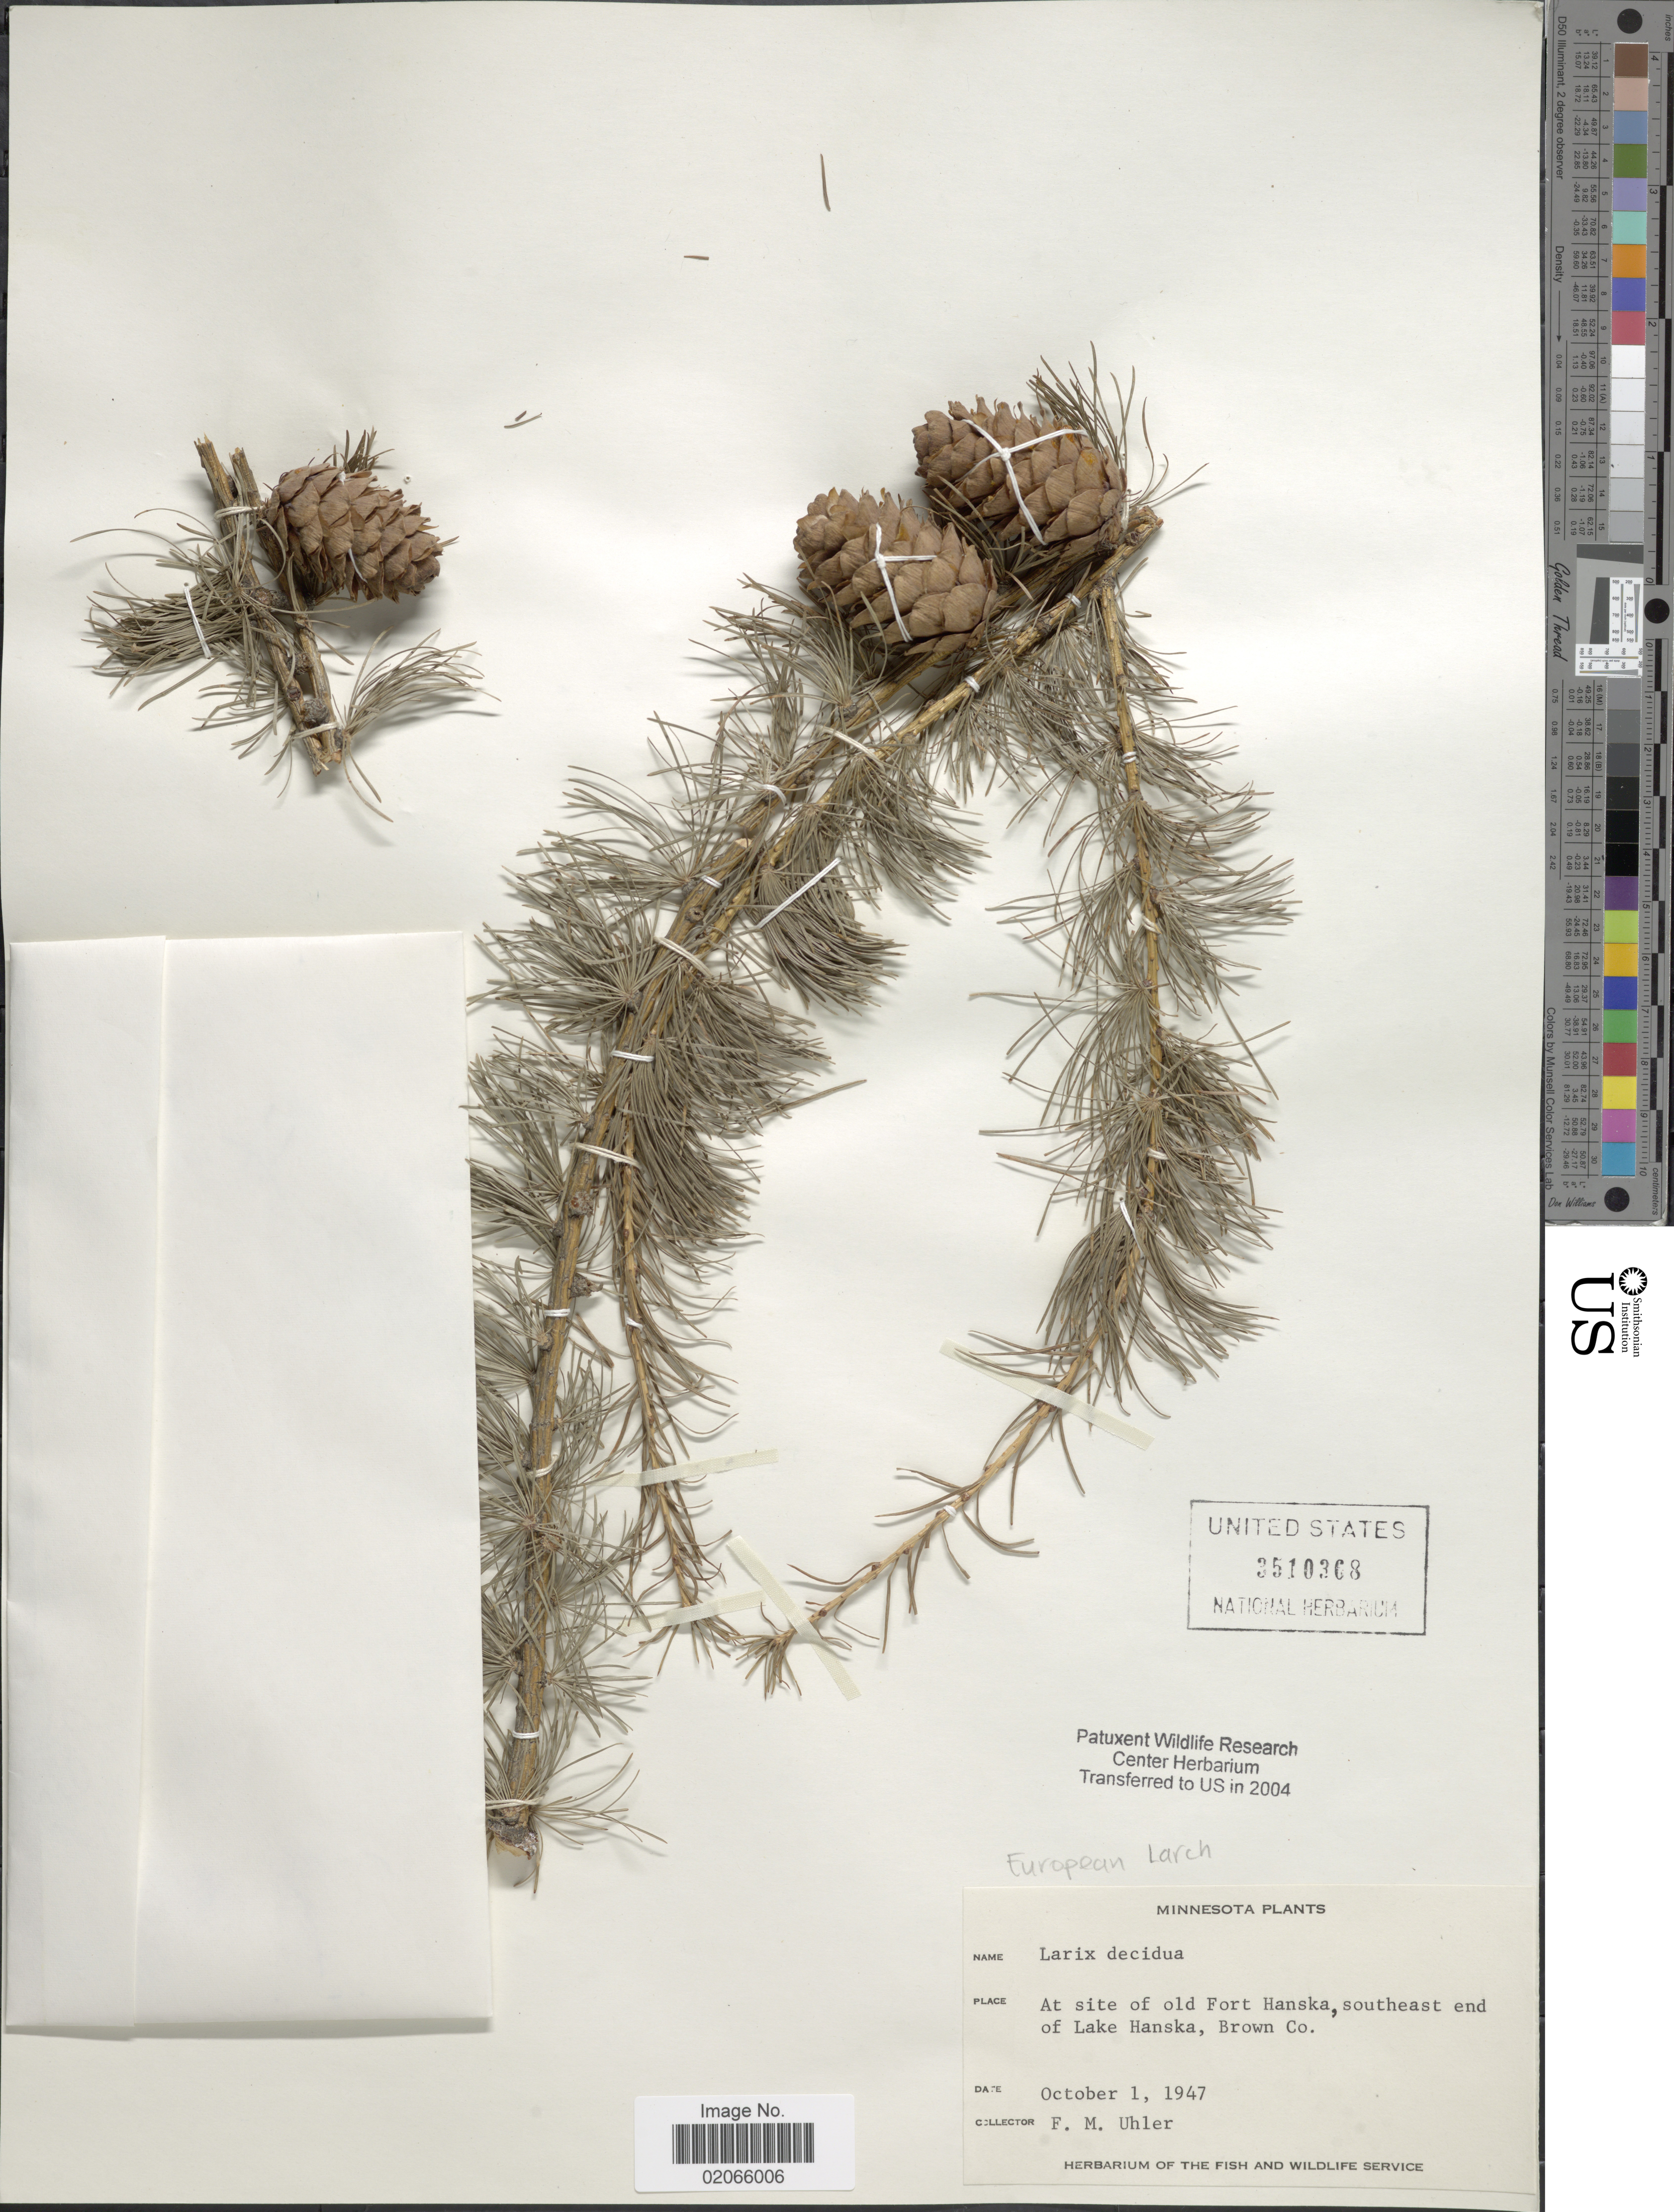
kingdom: Plantae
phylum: Tracheophyta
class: Pinopsida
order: Pinales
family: Pinaceae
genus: Larix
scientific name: Larix decidua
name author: Mill.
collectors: F. M. Uhler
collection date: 1947-10-01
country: United States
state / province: Minnesota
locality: At site of old Fort Hanska, southeast end of Lake Hanska, Brown Co.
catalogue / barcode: US 3510368